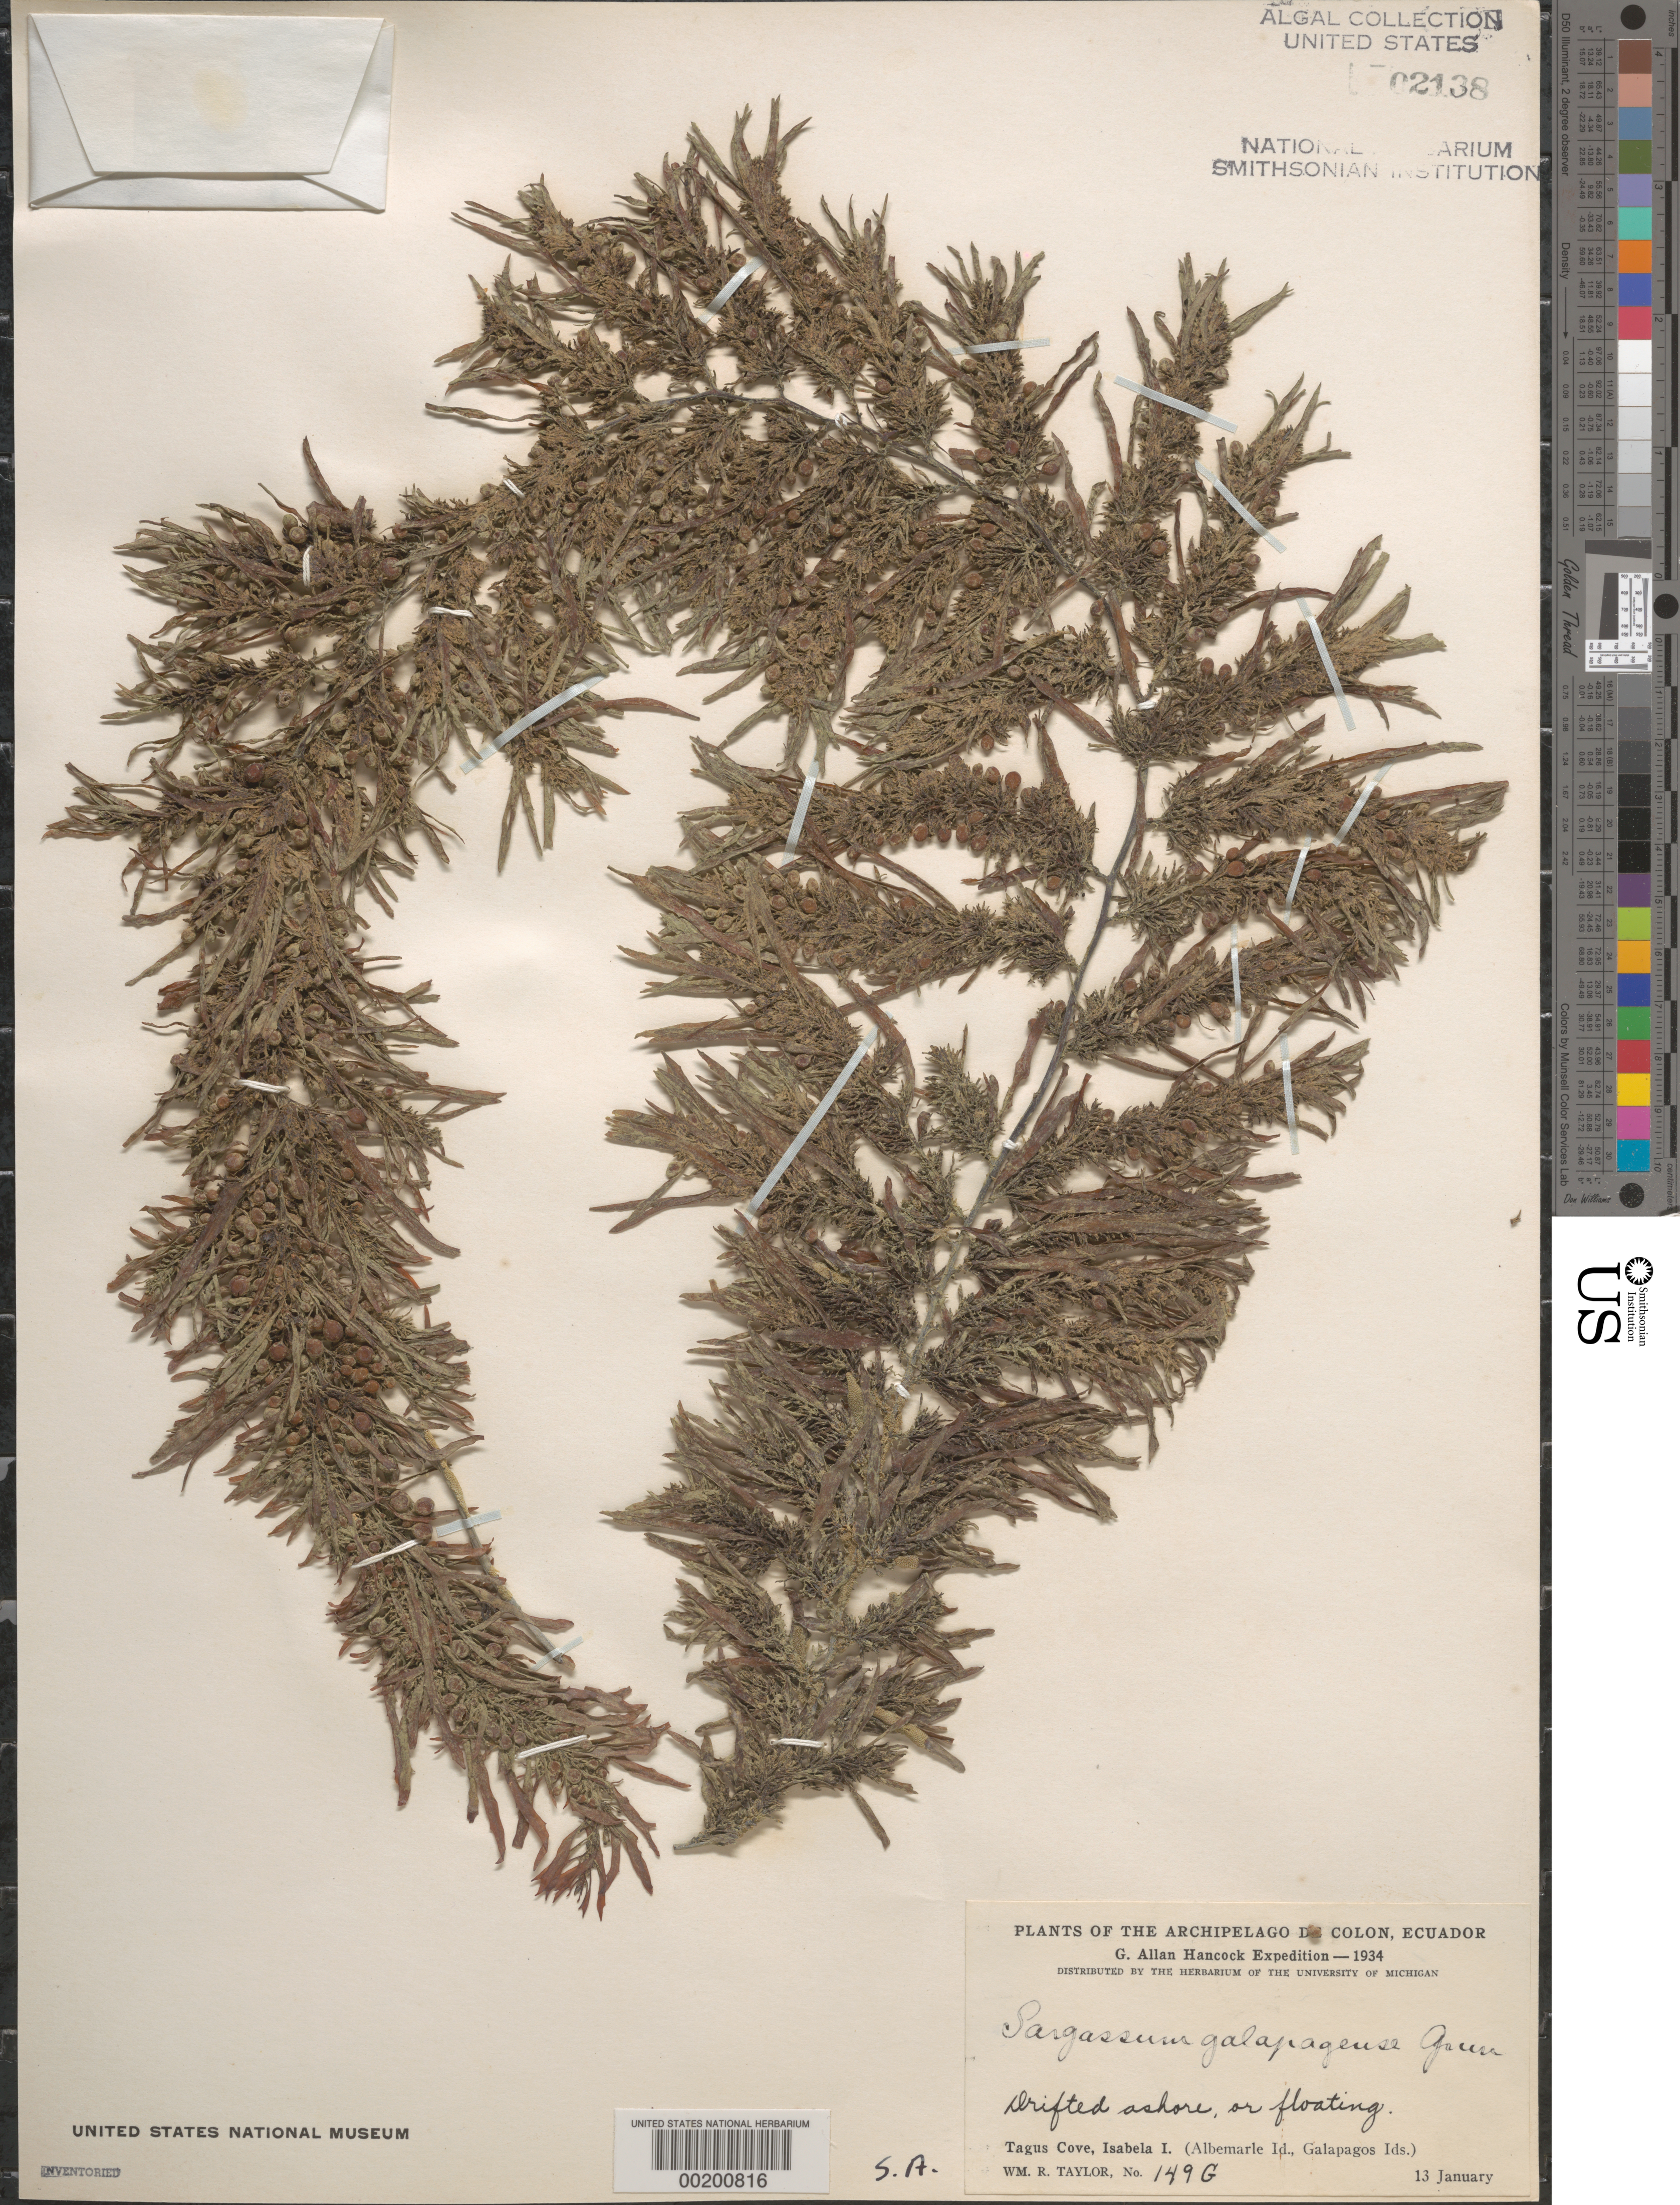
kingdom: Chromista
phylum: Ochrophyta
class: Phaeophyceae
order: Fucales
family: Sargassaceae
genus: Sargassum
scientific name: Sargassum galapagense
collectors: W. R. Taylor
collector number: WRT 34-149g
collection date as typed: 13 Jan 1934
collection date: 1934-01-13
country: Ecuador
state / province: Colón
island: Isabela [Albemarle]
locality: Intertidal reef north of Tagus Cove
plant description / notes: G. Allan Hancock Expedition, 1934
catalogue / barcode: US 2138